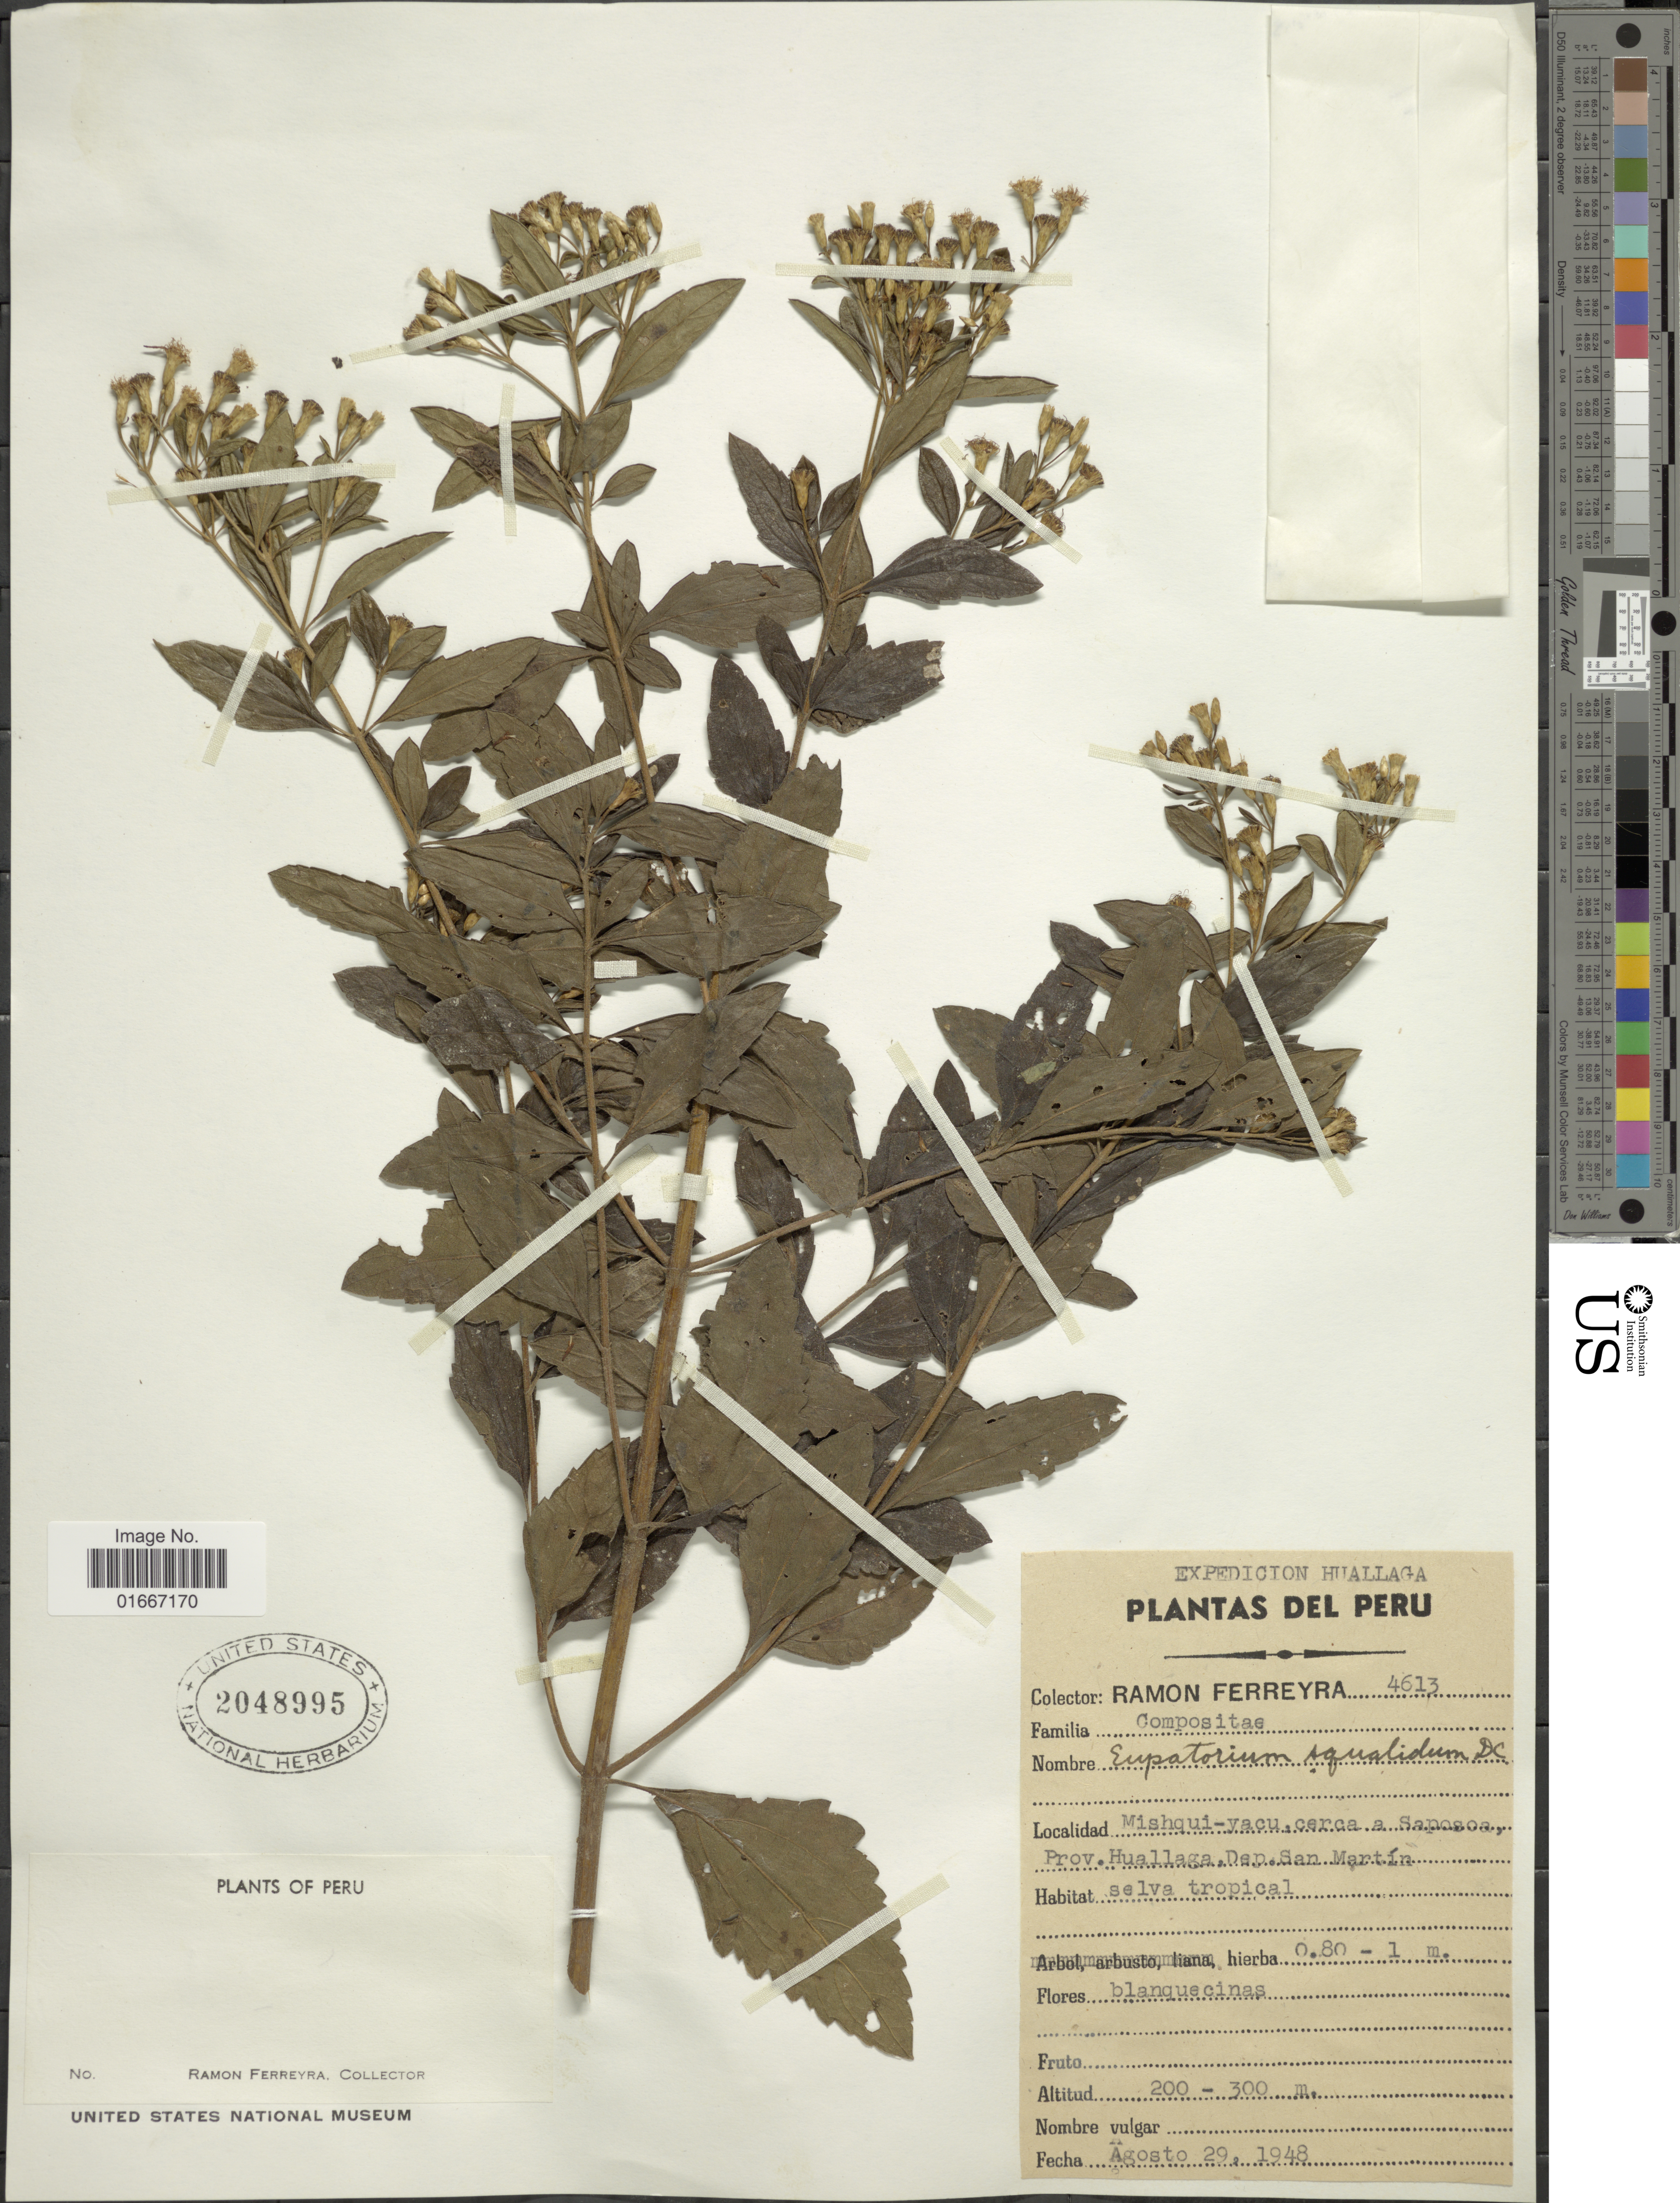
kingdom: Plantae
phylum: Tracheophyta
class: Magnoliopsida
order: Asterales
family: Asteraceae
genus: Chromolaena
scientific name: Chromolaena squalida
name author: (DC.) R.M. King & H. Rob.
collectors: R. A. Ferreyra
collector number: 4613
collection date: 1948-08-29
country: Peru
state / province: San Martín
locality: Mishqui-yacu, cerca a Saposoa. Prov. Huallaga, Dep. San Martin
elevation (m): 200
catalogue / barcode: US 2048995